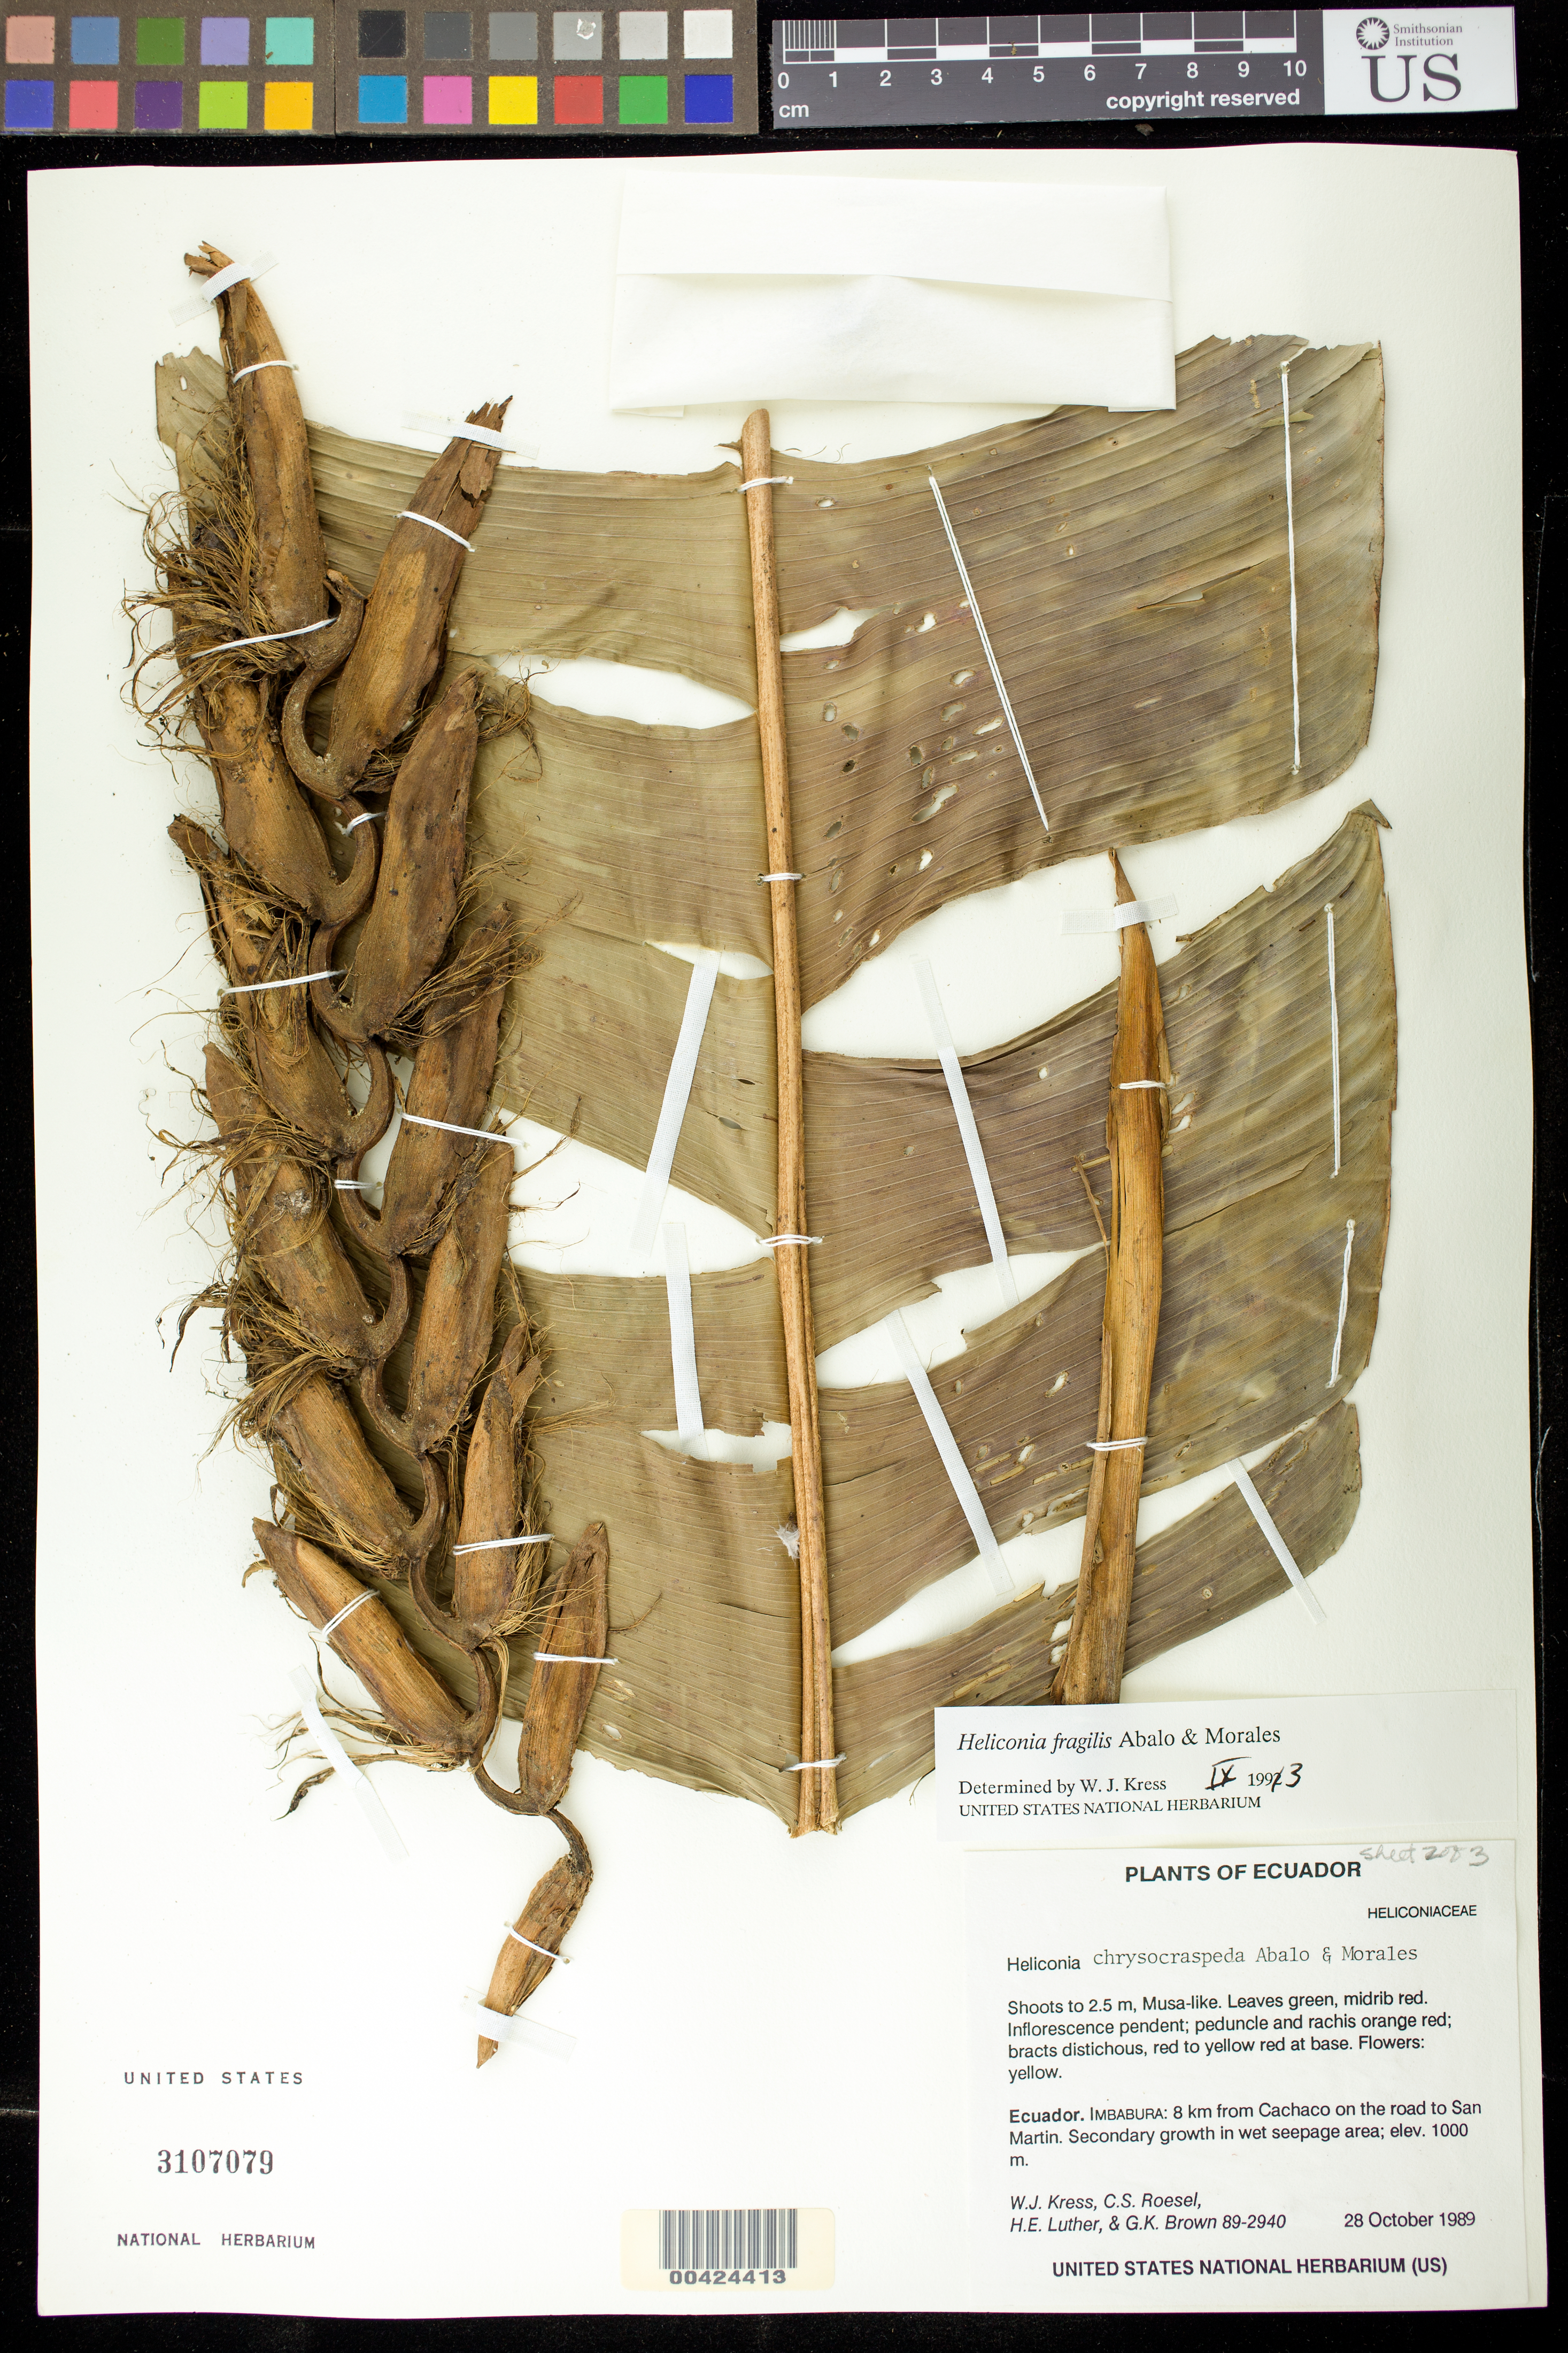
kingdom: Plantae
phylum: Tracheophyta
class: Liliopsida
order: Zingiberales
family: Heliconiaceae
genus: Heliconia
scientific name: Heliconia fragilis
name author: Abalo & G. Morales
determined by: Kress, W. J., (US), Smithsonian Institution - National Museum of Natural History (UNITED STATES)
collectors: W. J. Kress, C. S. Roesel, Harry E. Luther & G. K. Brown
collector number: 89-2940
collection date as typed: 28 Oct 1989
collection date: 1989-10-28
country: Ecuador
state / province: Imbabura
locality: Cachaco, 8 km from; road to San Martin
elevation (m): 1000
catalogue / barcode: US 3107079